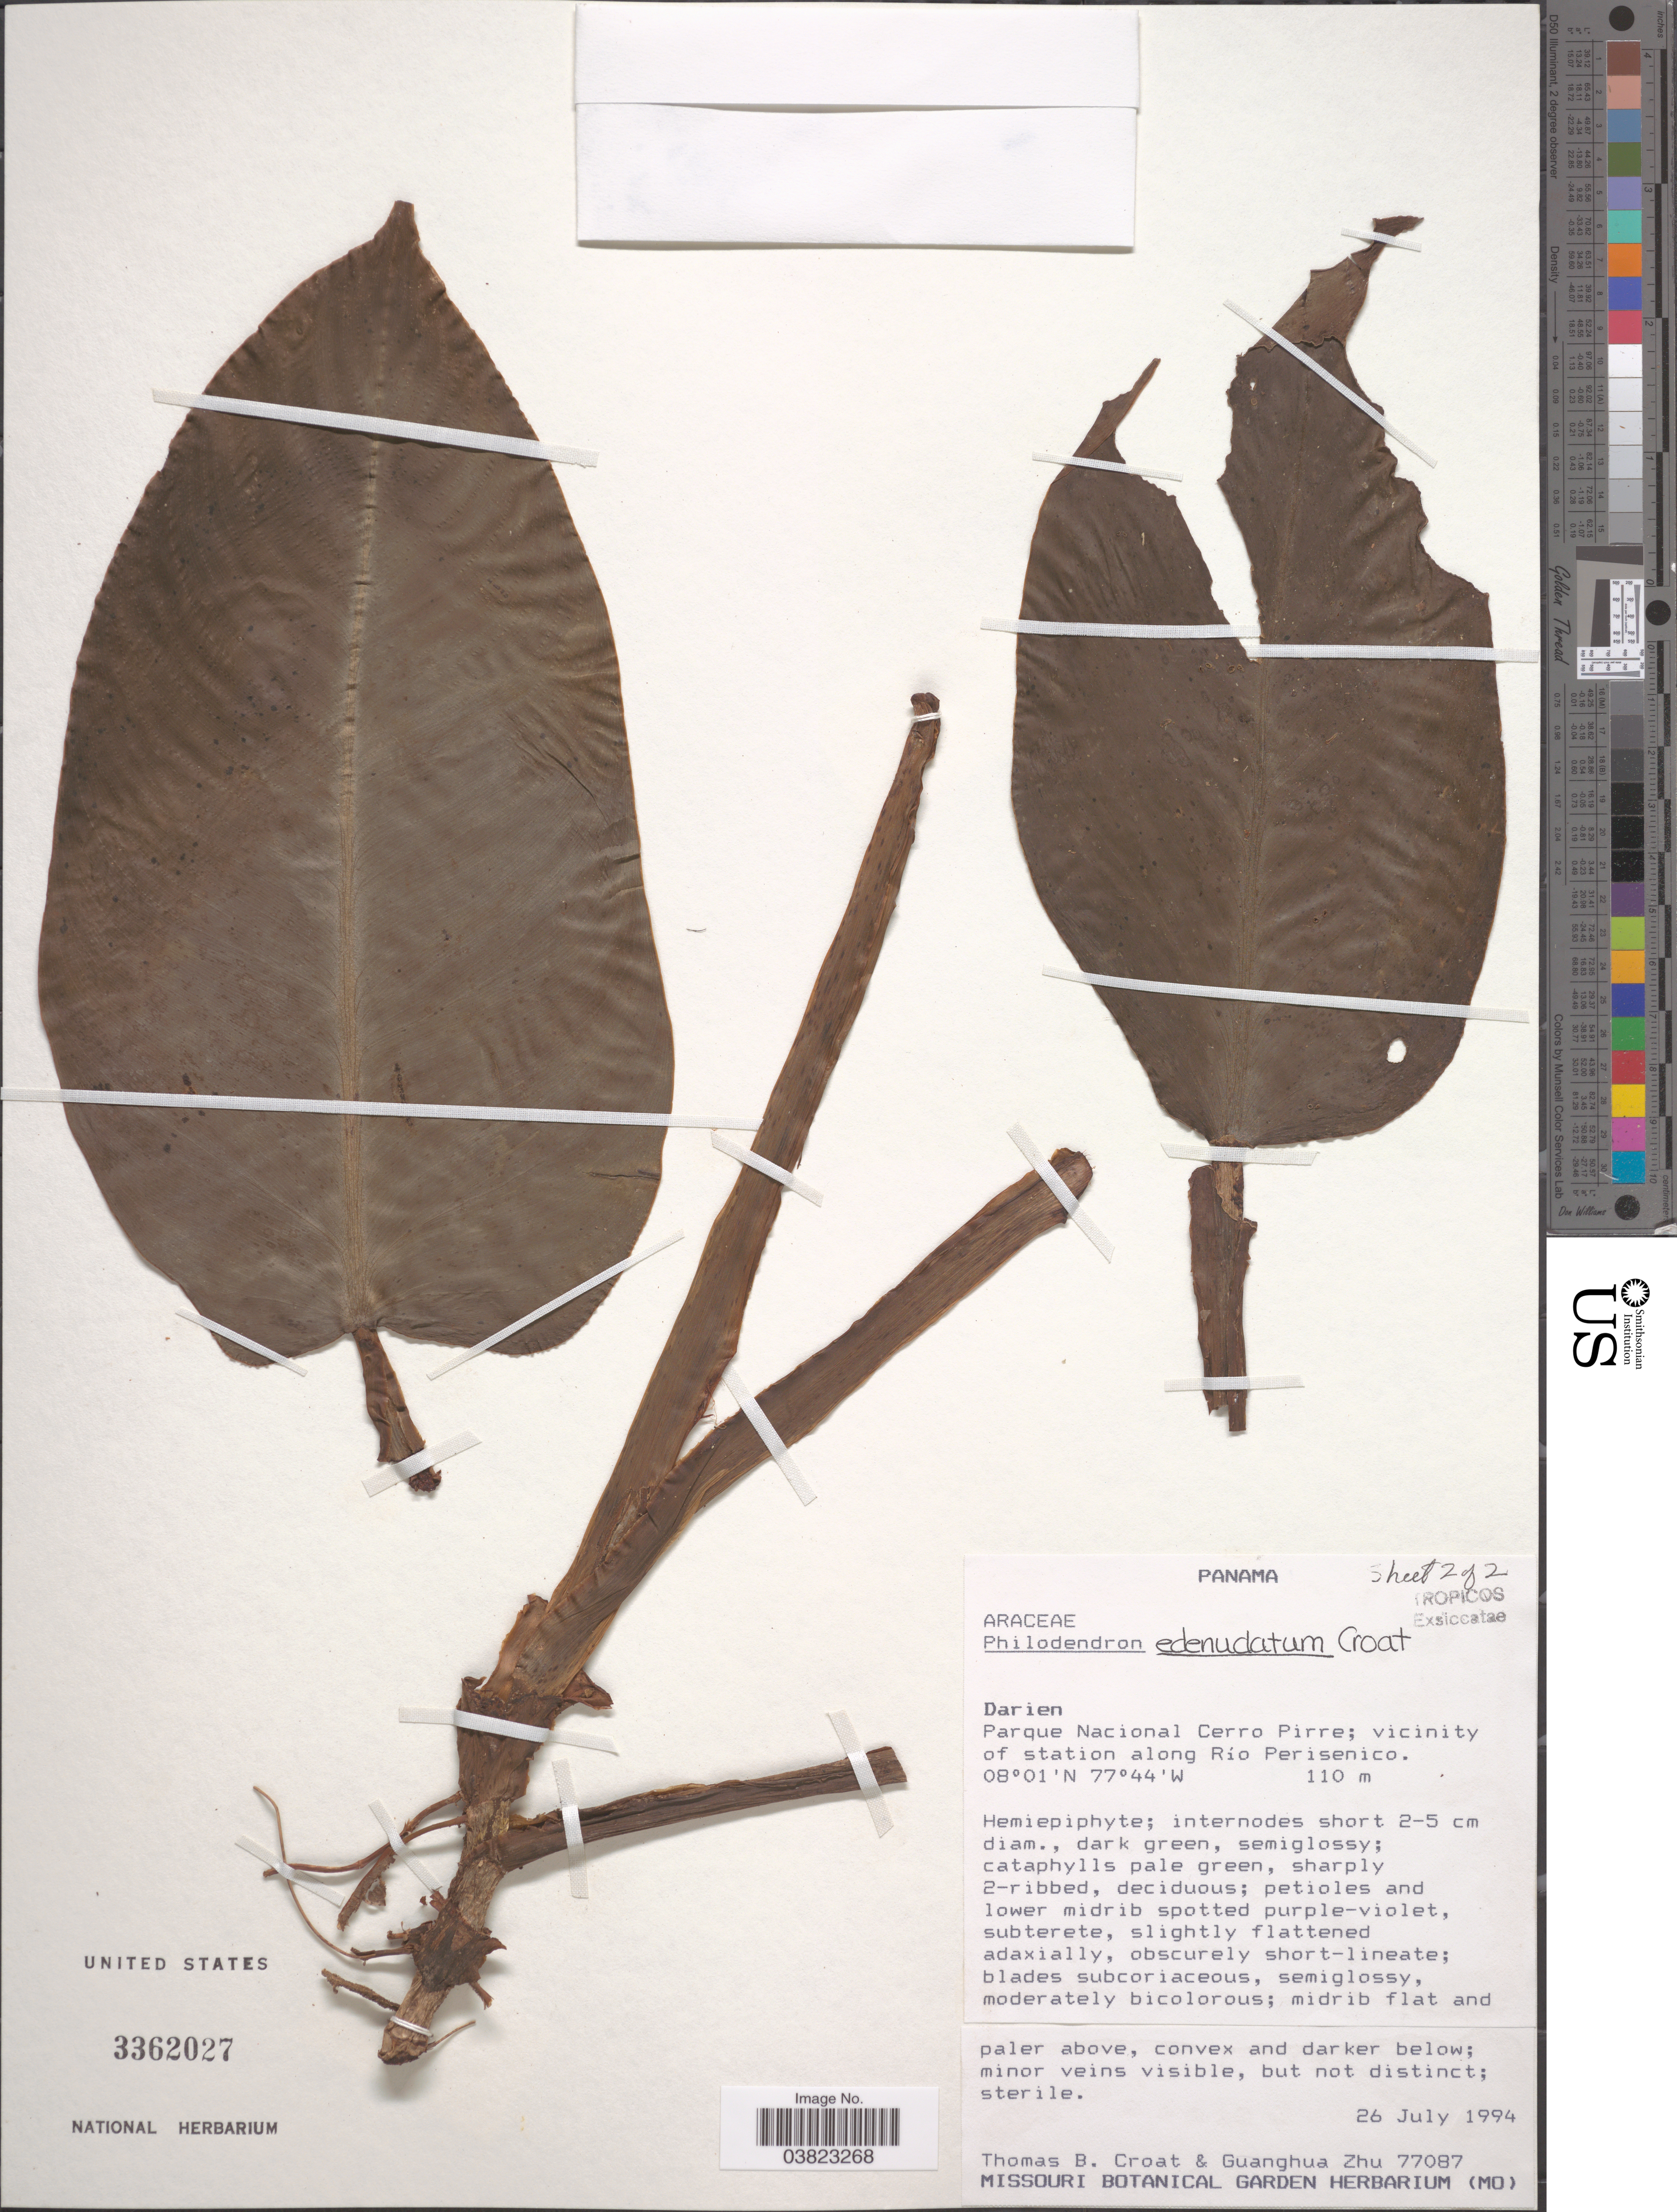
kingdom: Plantae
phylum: Tracheophyta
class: Liliopsida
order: Alismatales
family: Araceae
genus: Philodendron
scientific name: Philodendron edenudatum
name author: Croat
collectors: T. B. Croat & Zhu Guanghua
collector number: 77087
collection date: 1994-07-26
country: Panama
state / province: Darien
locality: Parque Nacional Cerro Pirre; vicinity of station along Río Perisenico.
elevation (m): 110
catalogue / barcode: US 3362027